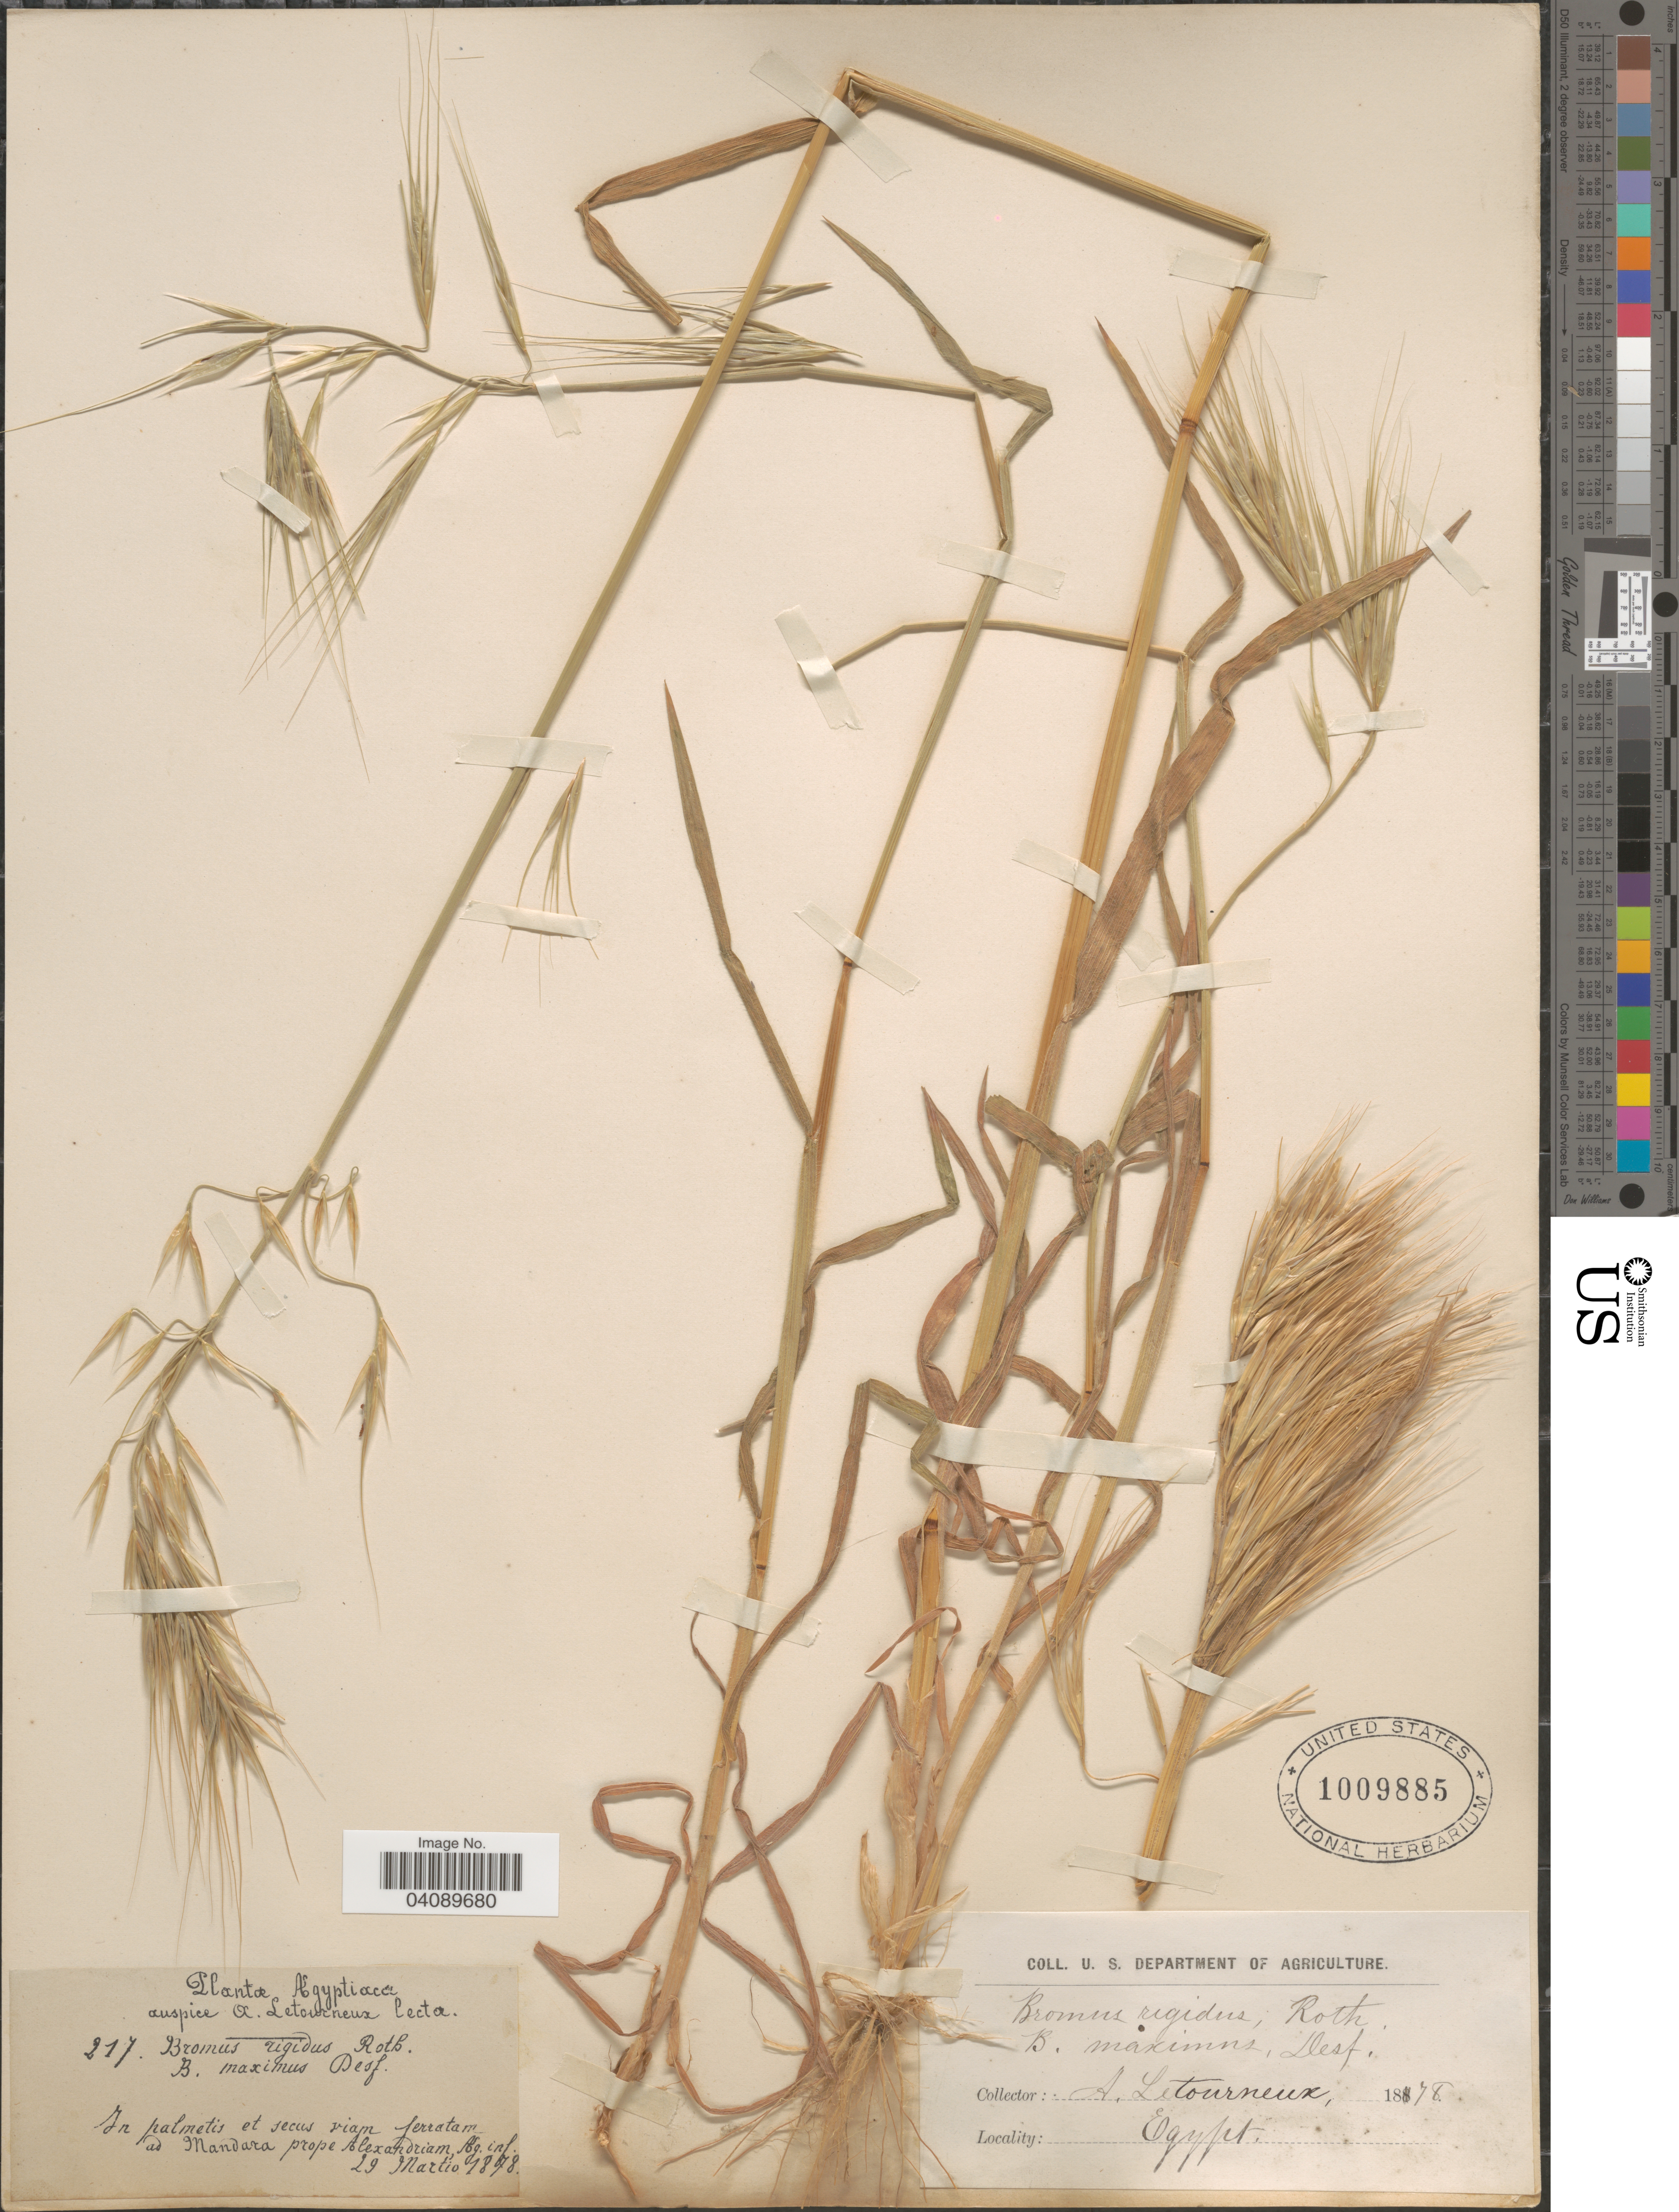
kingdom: Plantae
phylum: Tracheophyta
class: Liliopsida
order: Poales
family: Poaceae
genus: Bromus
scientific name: Bromus rigidus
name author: Roth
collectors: A. Letourneux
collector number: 217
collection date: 1878-03-29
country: Egypt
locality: Ægyptiaca. In palmetis et secus viam ferratam ad Mandara prope Alexandriam, Æg. inf.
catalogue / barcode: US 1009885